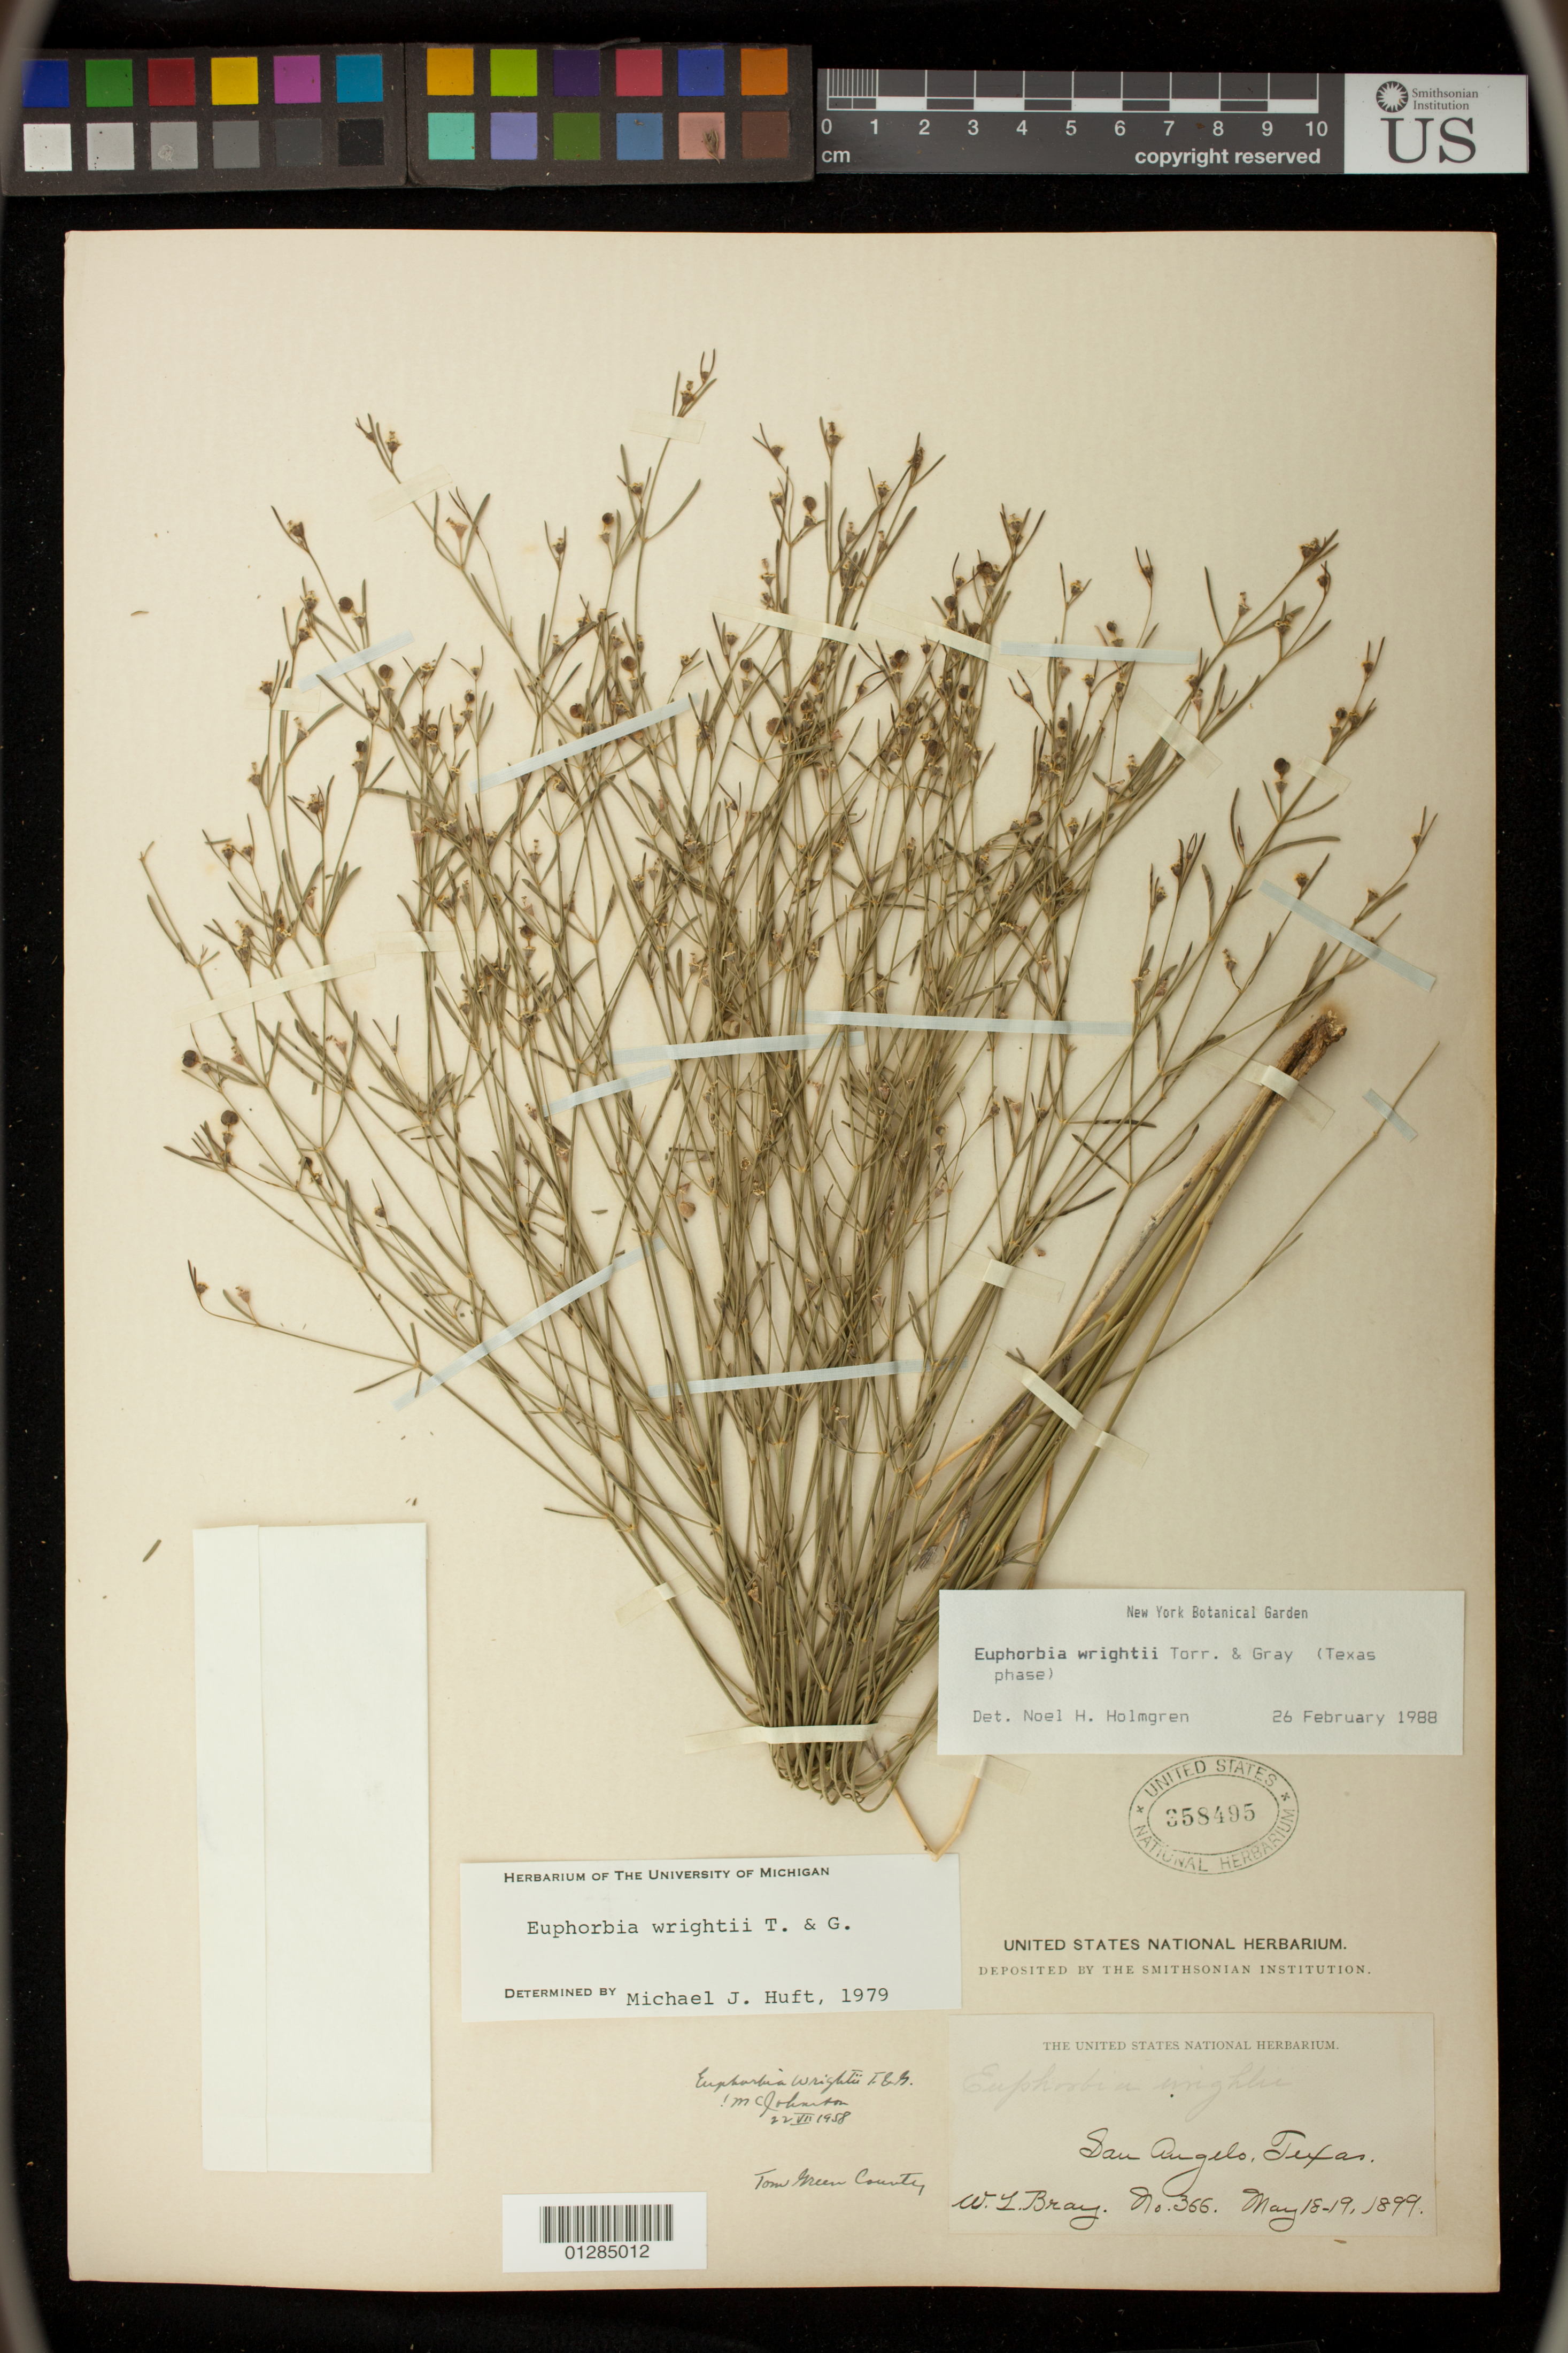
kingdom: Plantae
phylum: Tracheophyta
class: Magnoliopsida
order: Malpighiales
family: Euphorbiaceae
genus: Euphorbia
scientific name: Euphorbia wrightii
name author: Torr. & A. Gray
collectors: W. L. Bray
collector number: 366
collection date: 1899-05-18/1899-05-19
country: United States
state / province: Texas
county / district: Tom Green County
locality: San Angelo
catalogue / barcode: US 358495